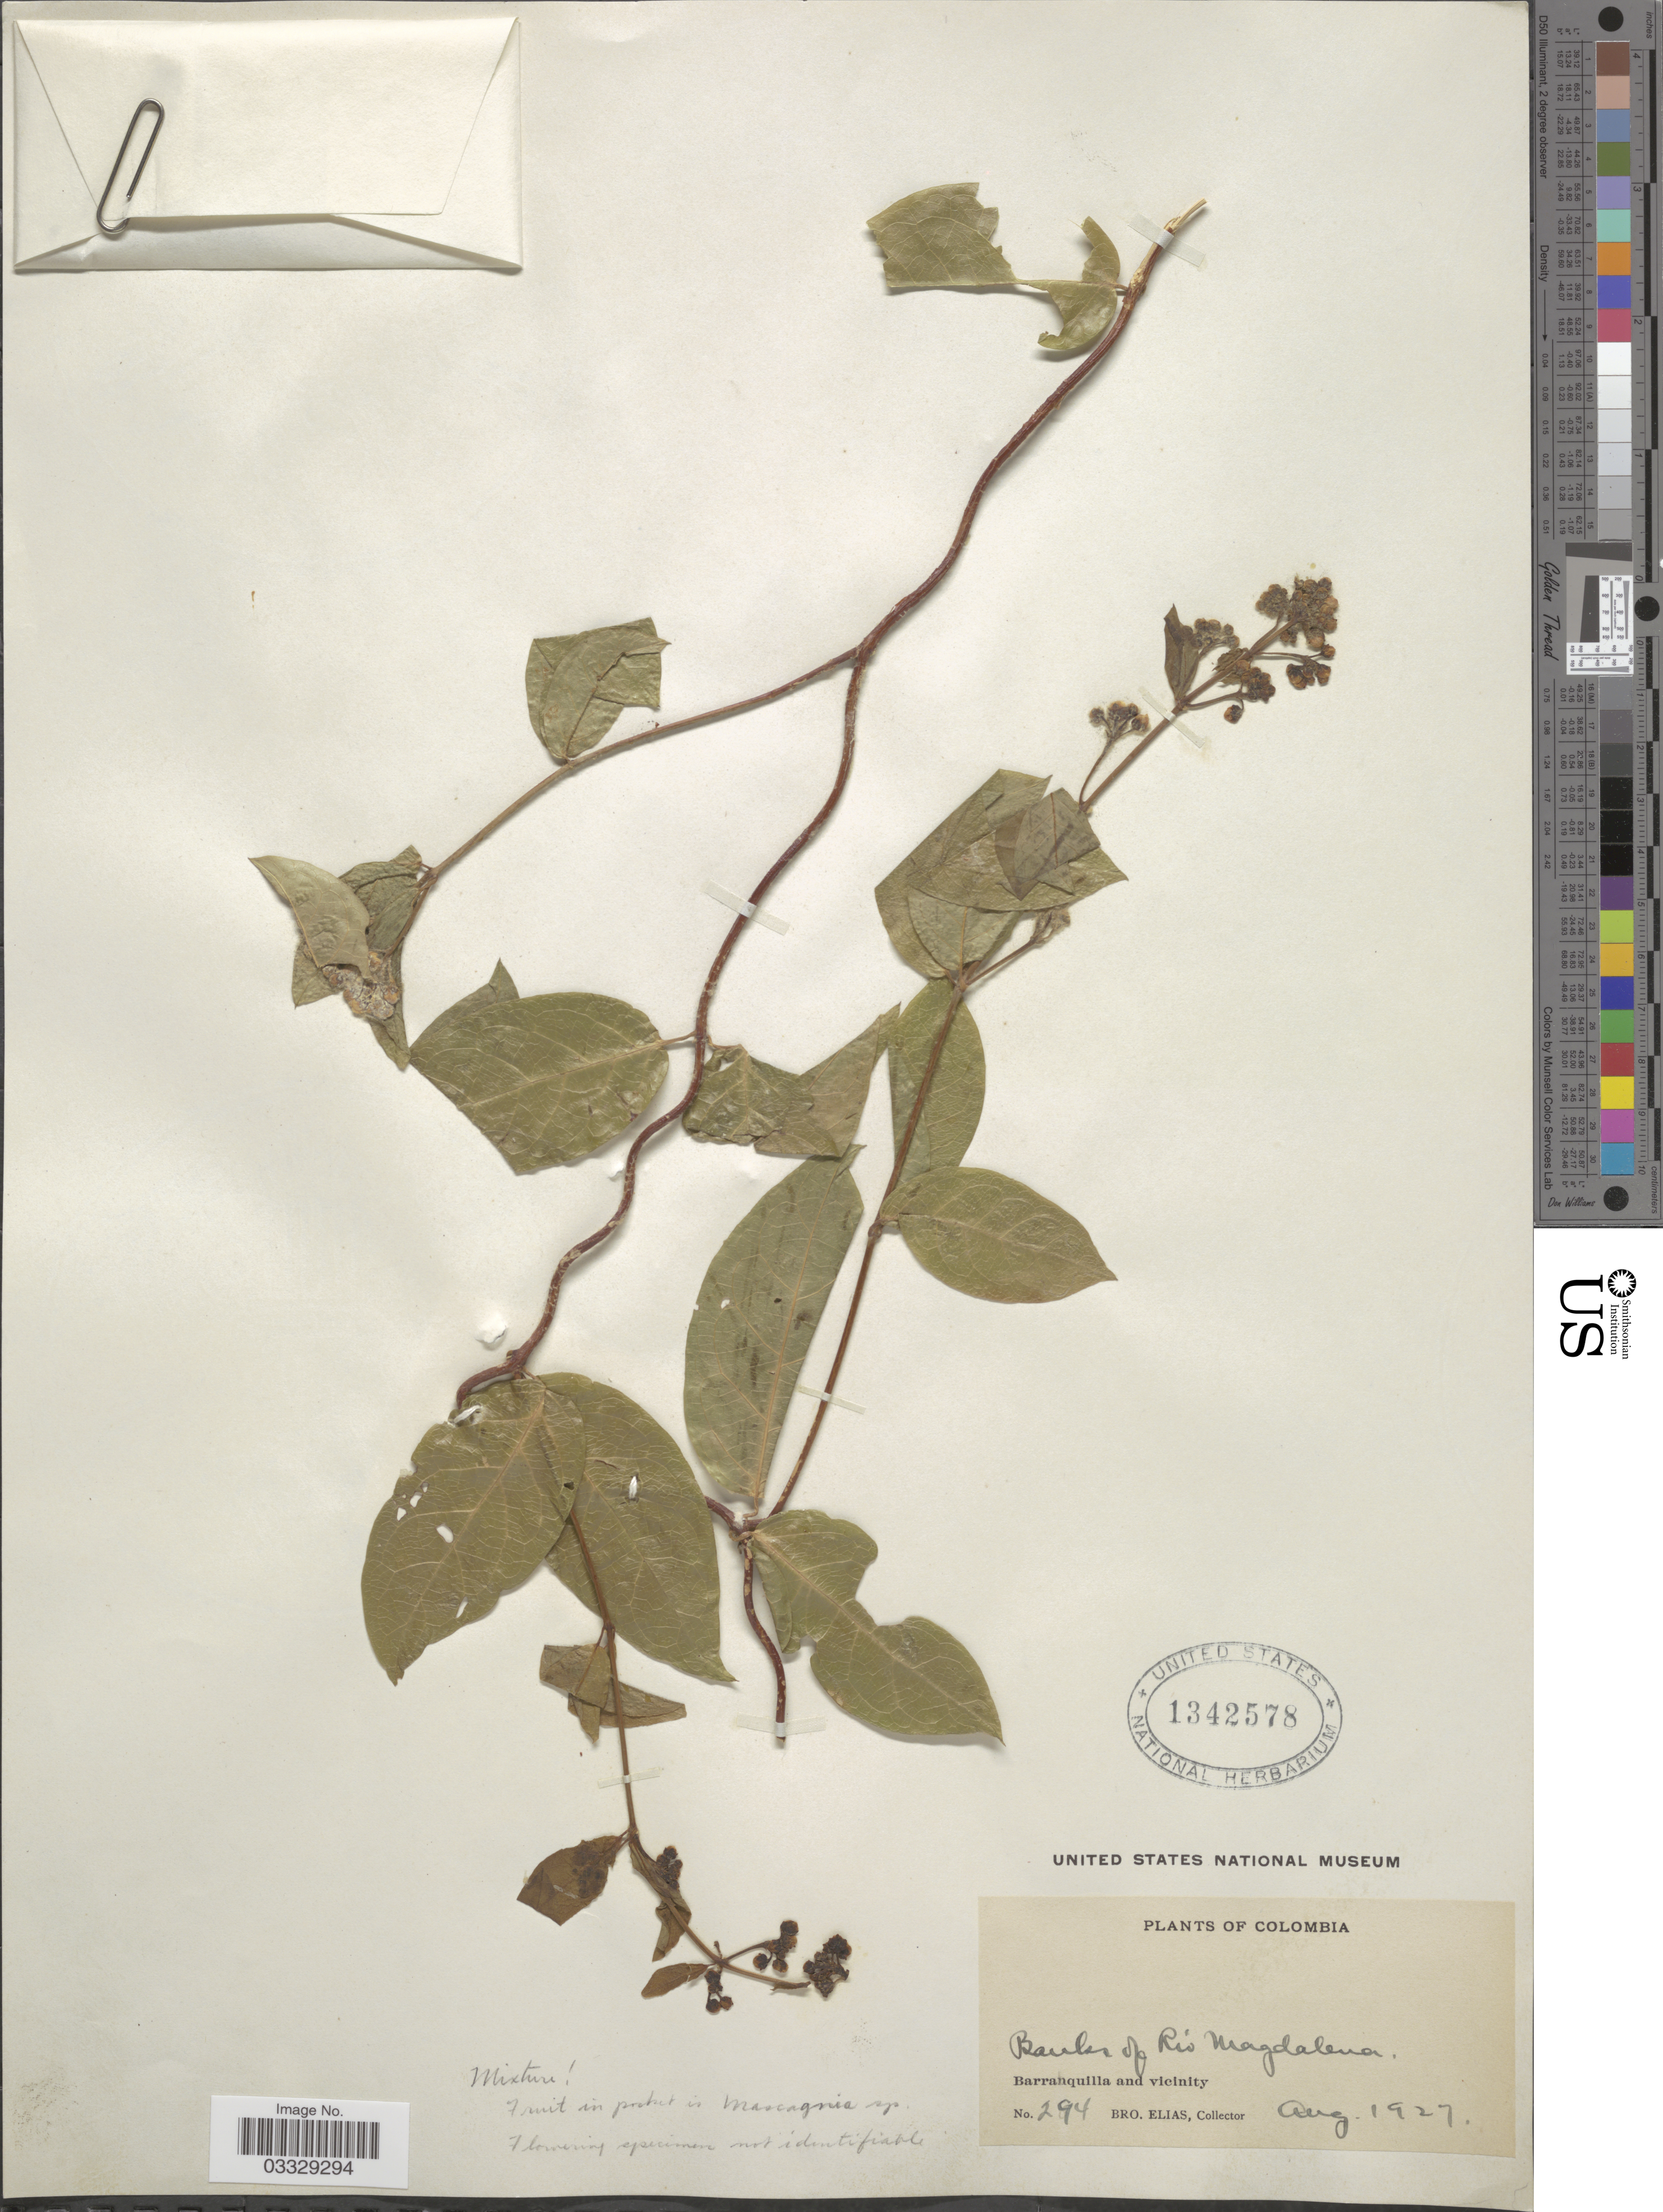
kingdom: Plantae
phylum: Tracheophyta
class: Magnoliopsida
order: Malpighiales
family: Malpighiaceae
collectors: Bro. Elias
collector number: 294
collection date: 1927-08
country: Colombia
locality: Banks of Río Magdalena. Barranquilla and vicinity.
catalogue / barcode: US 1342578